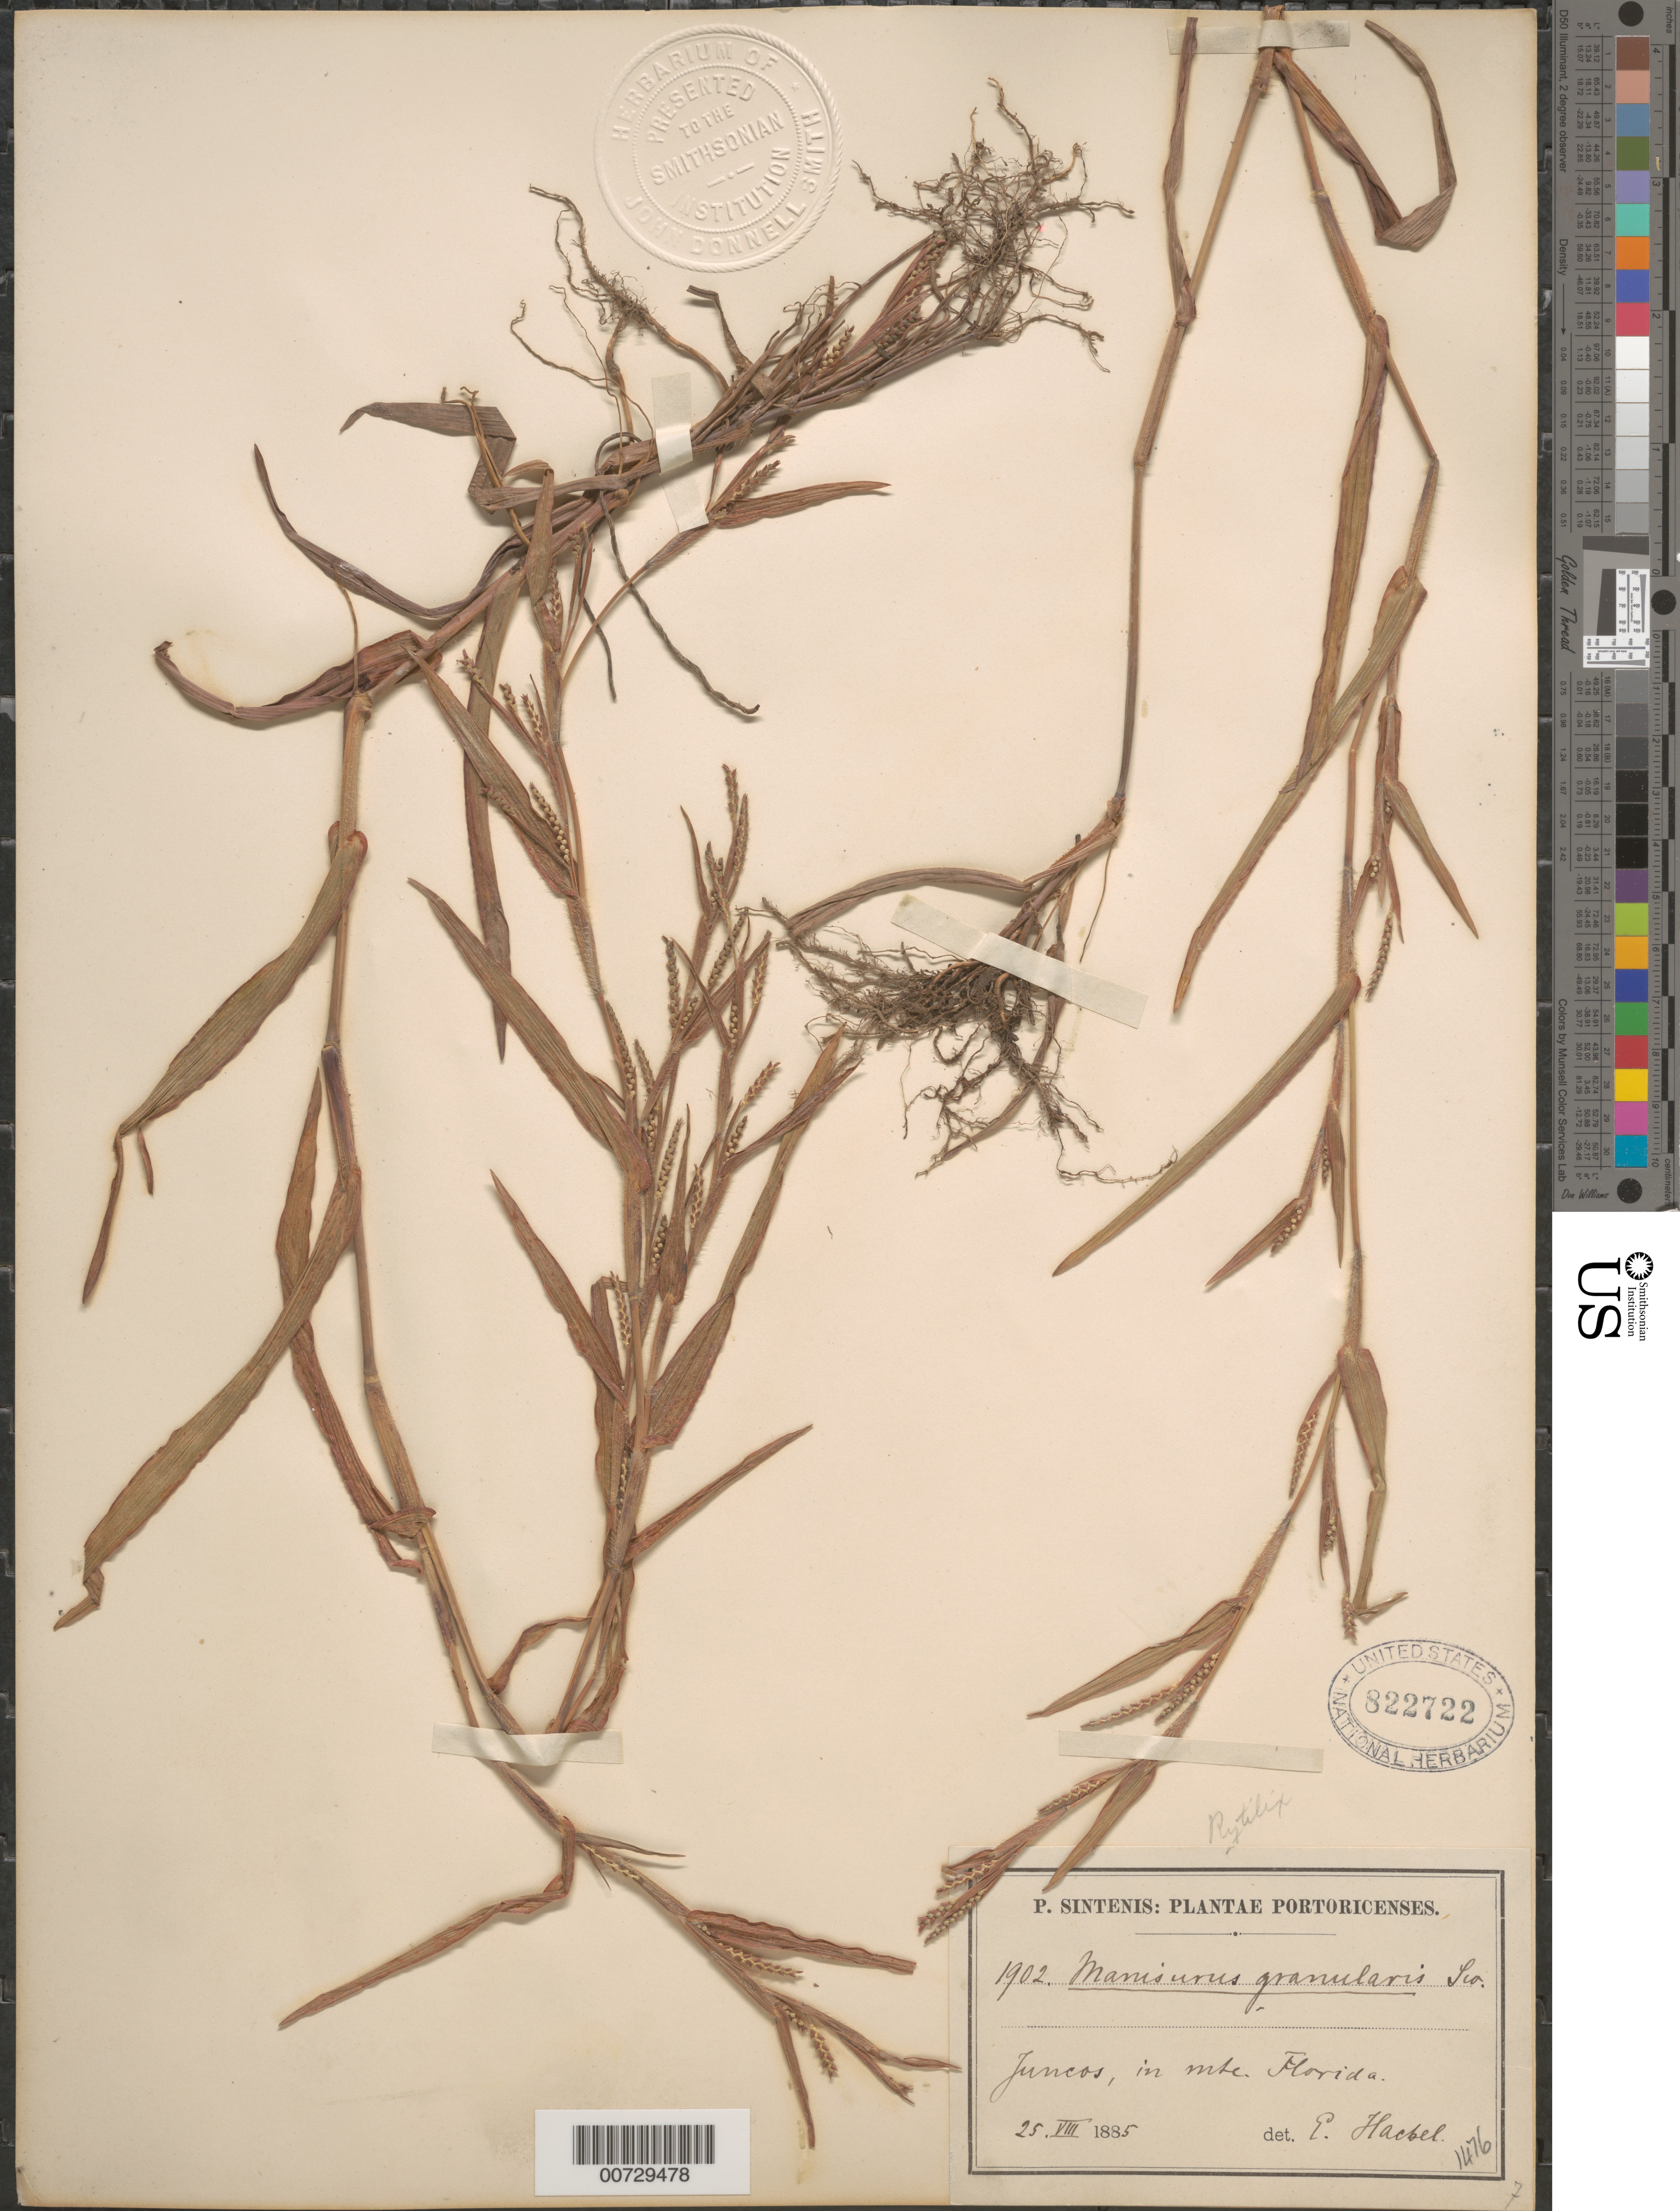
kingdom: Plantae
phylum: Tracheophyta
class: Liliopsida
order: Poales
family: Poaceae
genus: Hemarthria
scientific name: Hemarthria altissima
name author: (Poir.) Stapf & C. E. Hubb.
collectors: P. Sintenis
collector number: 1902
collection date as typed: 25 Aug 1885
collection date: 1885-08-25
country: Puerto Rico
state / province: Juncos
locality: Juncos, in Mte. Florida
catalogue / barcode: US 822722